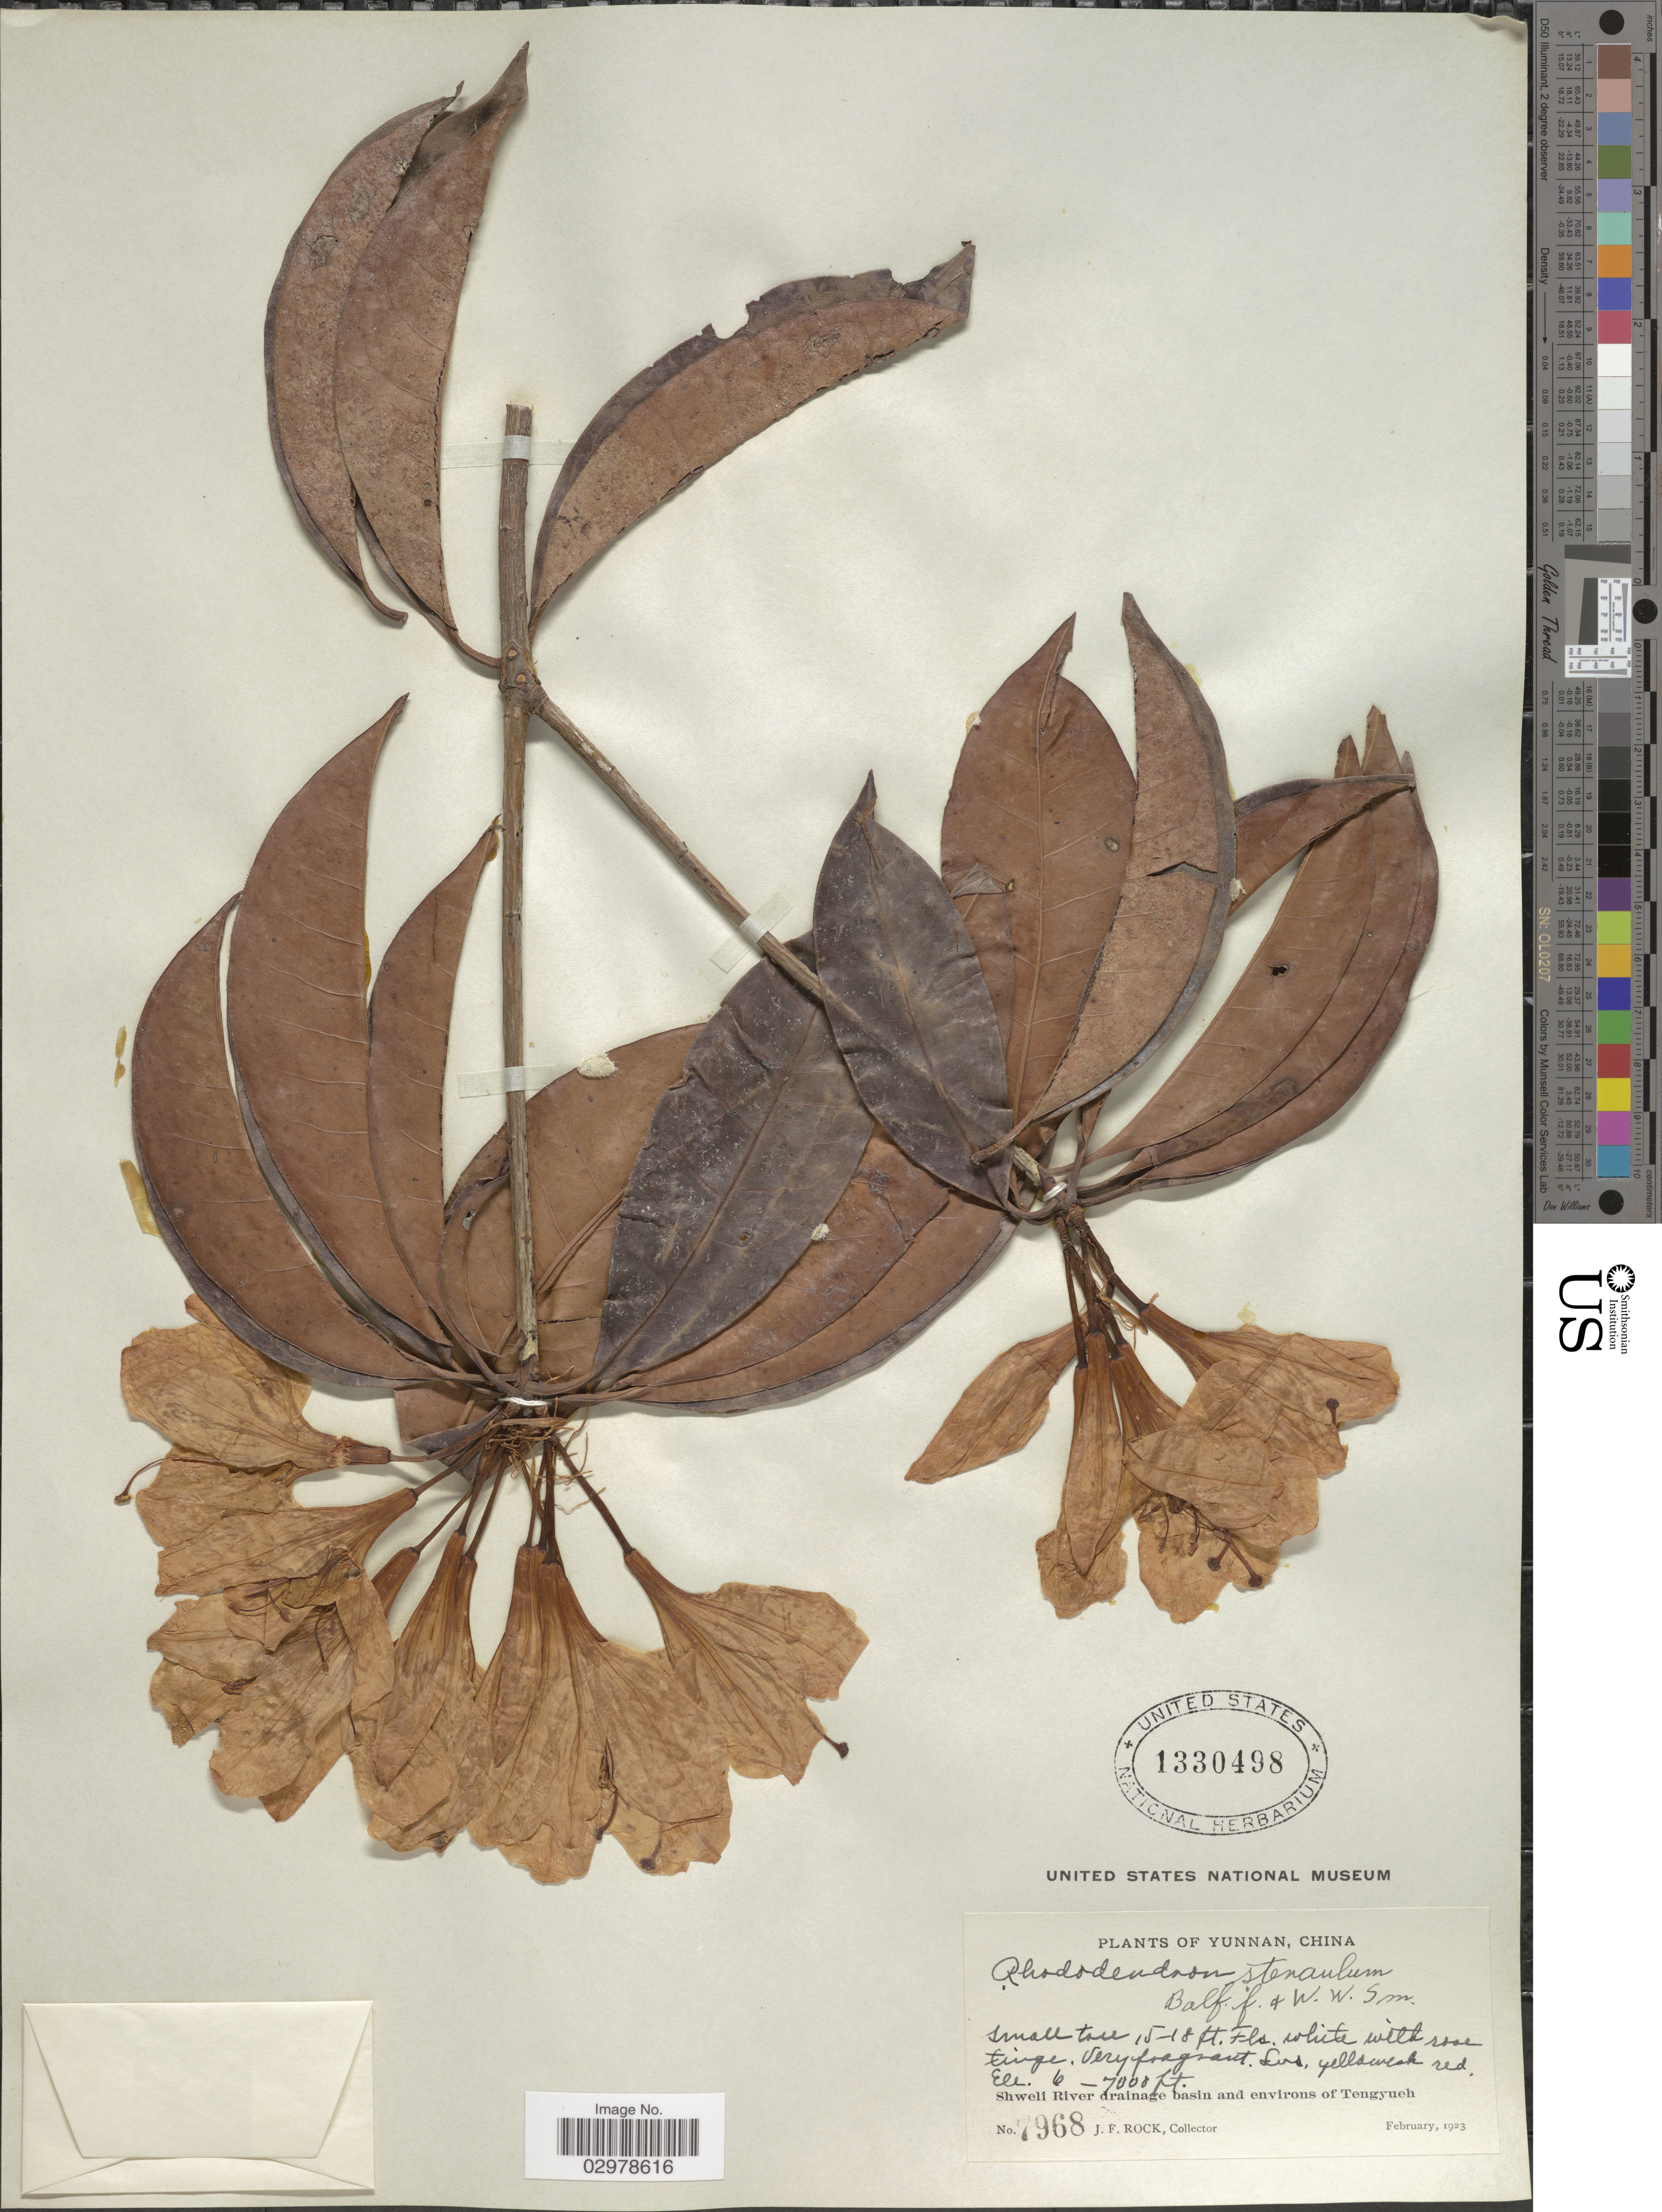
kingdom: Plantae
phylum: Tracheophyta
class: Magnoliopsida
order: Ericales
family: Ericaceae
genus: Rhododendron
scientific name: Rhododendron stenaulum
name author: Balf. f. & W.W. Sm.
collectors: J. Rock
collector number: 7968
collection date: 1923-02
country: China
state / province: Yunnan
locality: Shweli River drainage basin and environs of Tengyueh.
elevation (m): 1829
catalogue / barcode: US 1330498